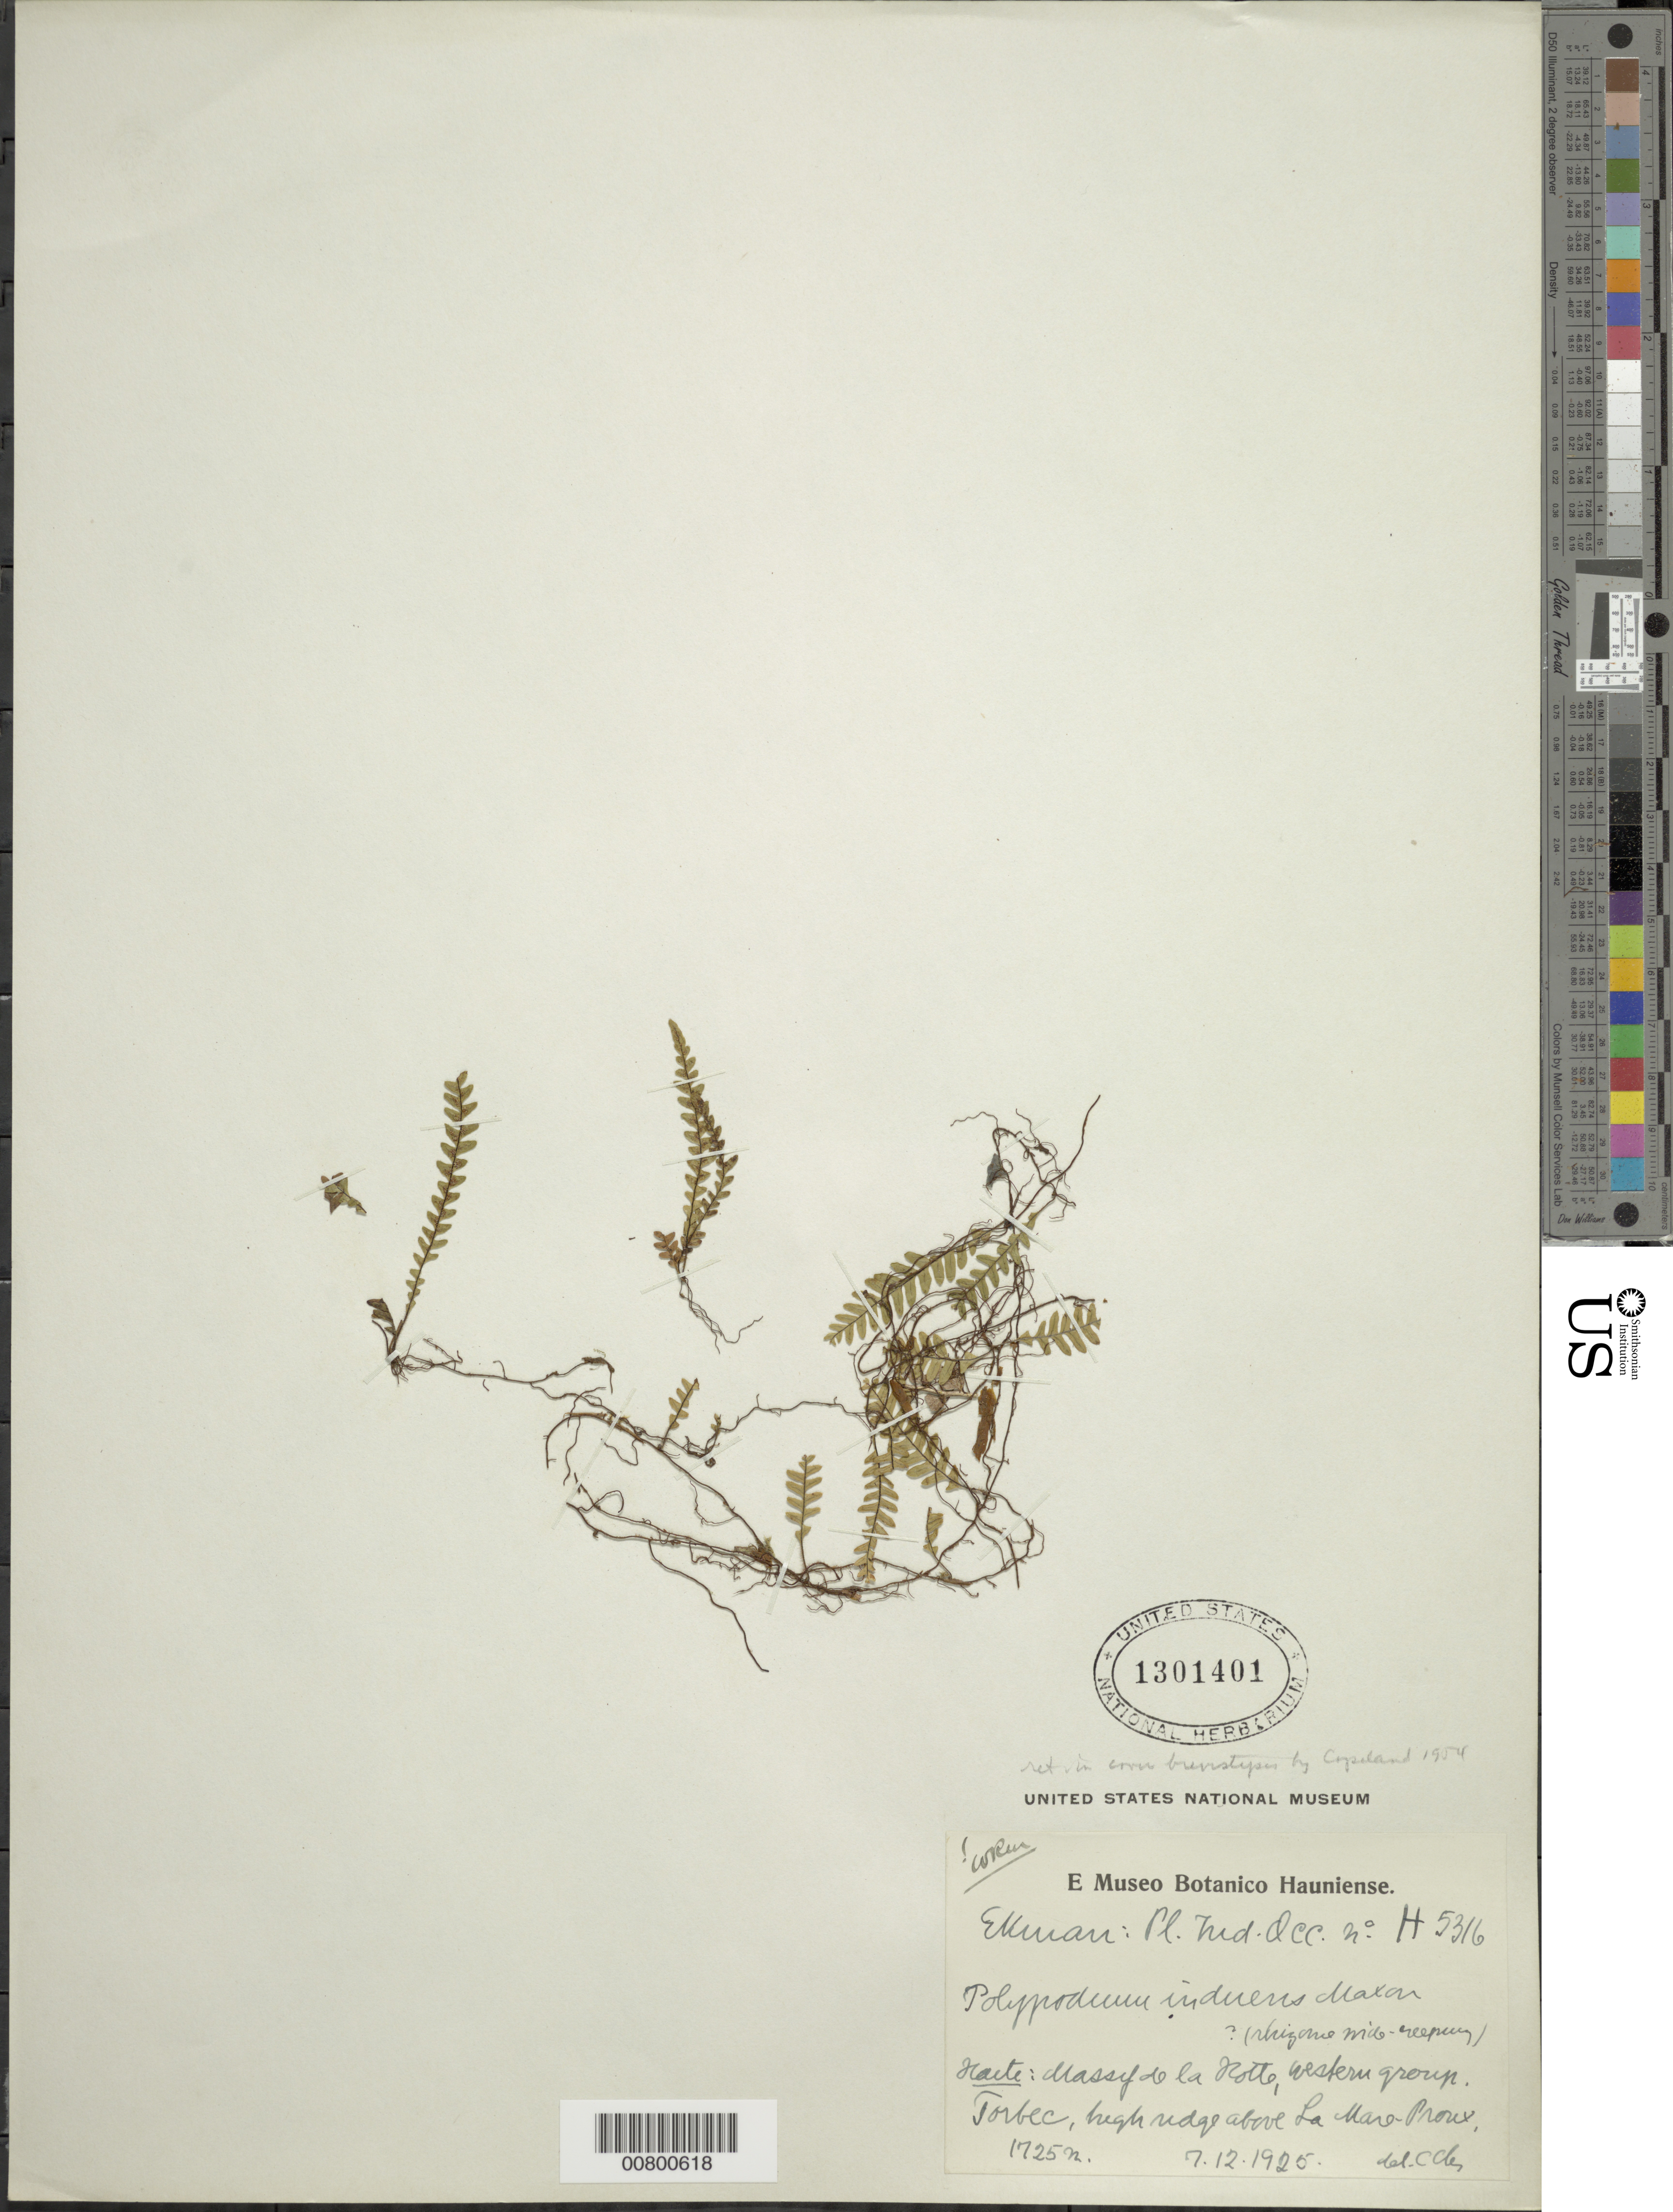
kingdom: Plantae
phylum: Tracheophyta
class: Polypodiopsida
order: Polypodiales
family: Polypodiaceae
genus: Lellingeria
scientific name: Lellingeria brevistipes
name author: (Mett. ex Kuhn) A.R. Sm. & R.C. Moran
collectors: E. L. Ekman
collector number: H 5316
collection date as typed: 07 Dec 1925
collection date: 1925-12-07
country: Haiti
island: Hispaniola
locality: Massif de la Hotte, western group, Torbec, above La Mare-Proux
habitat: High ridge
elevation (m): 1725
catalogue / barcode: US 1301401